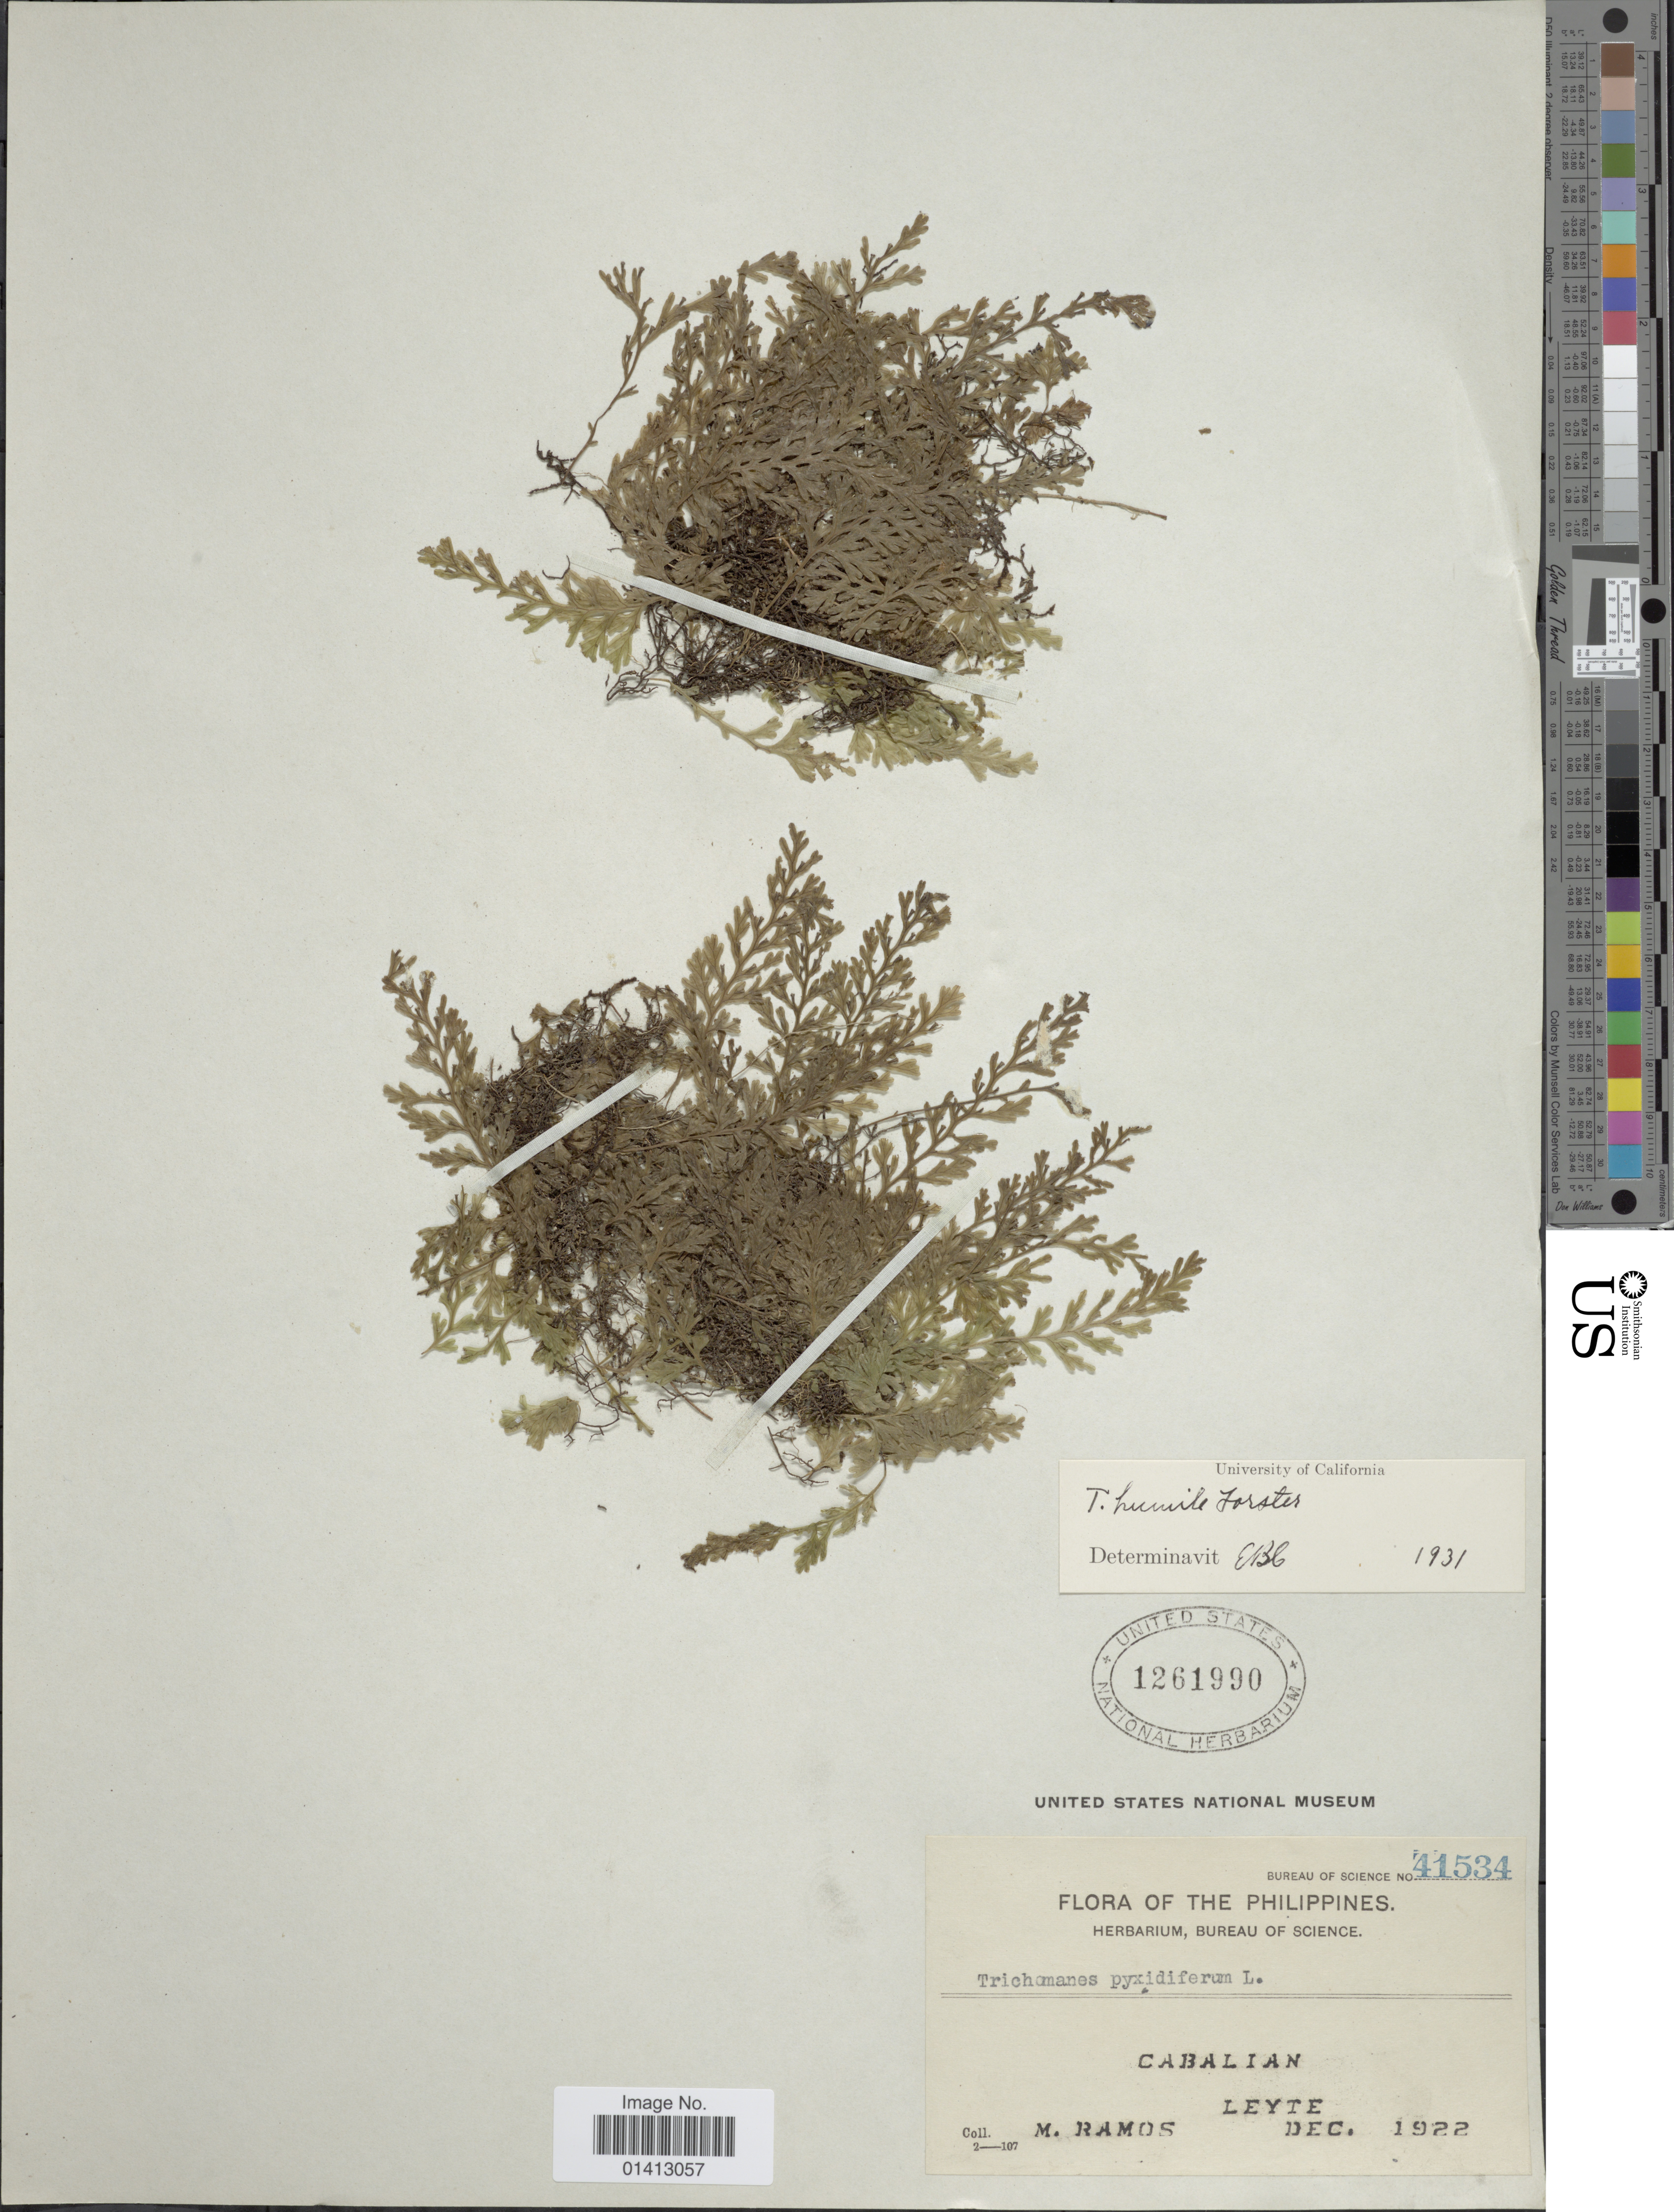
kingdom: Plantae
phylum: Tracheophyta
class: Polypodiopsida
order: Hymenophyllales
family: Hymenophyllaceae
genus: Crepidomanes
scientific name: Crepidomanes humilis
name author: (G. Forst.) Bosch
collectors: M. Ramos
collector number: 41534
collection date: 1922-12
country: Philippines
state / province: Eastern Visayas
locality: Cabalian, Leyte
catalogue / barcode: US 1261990